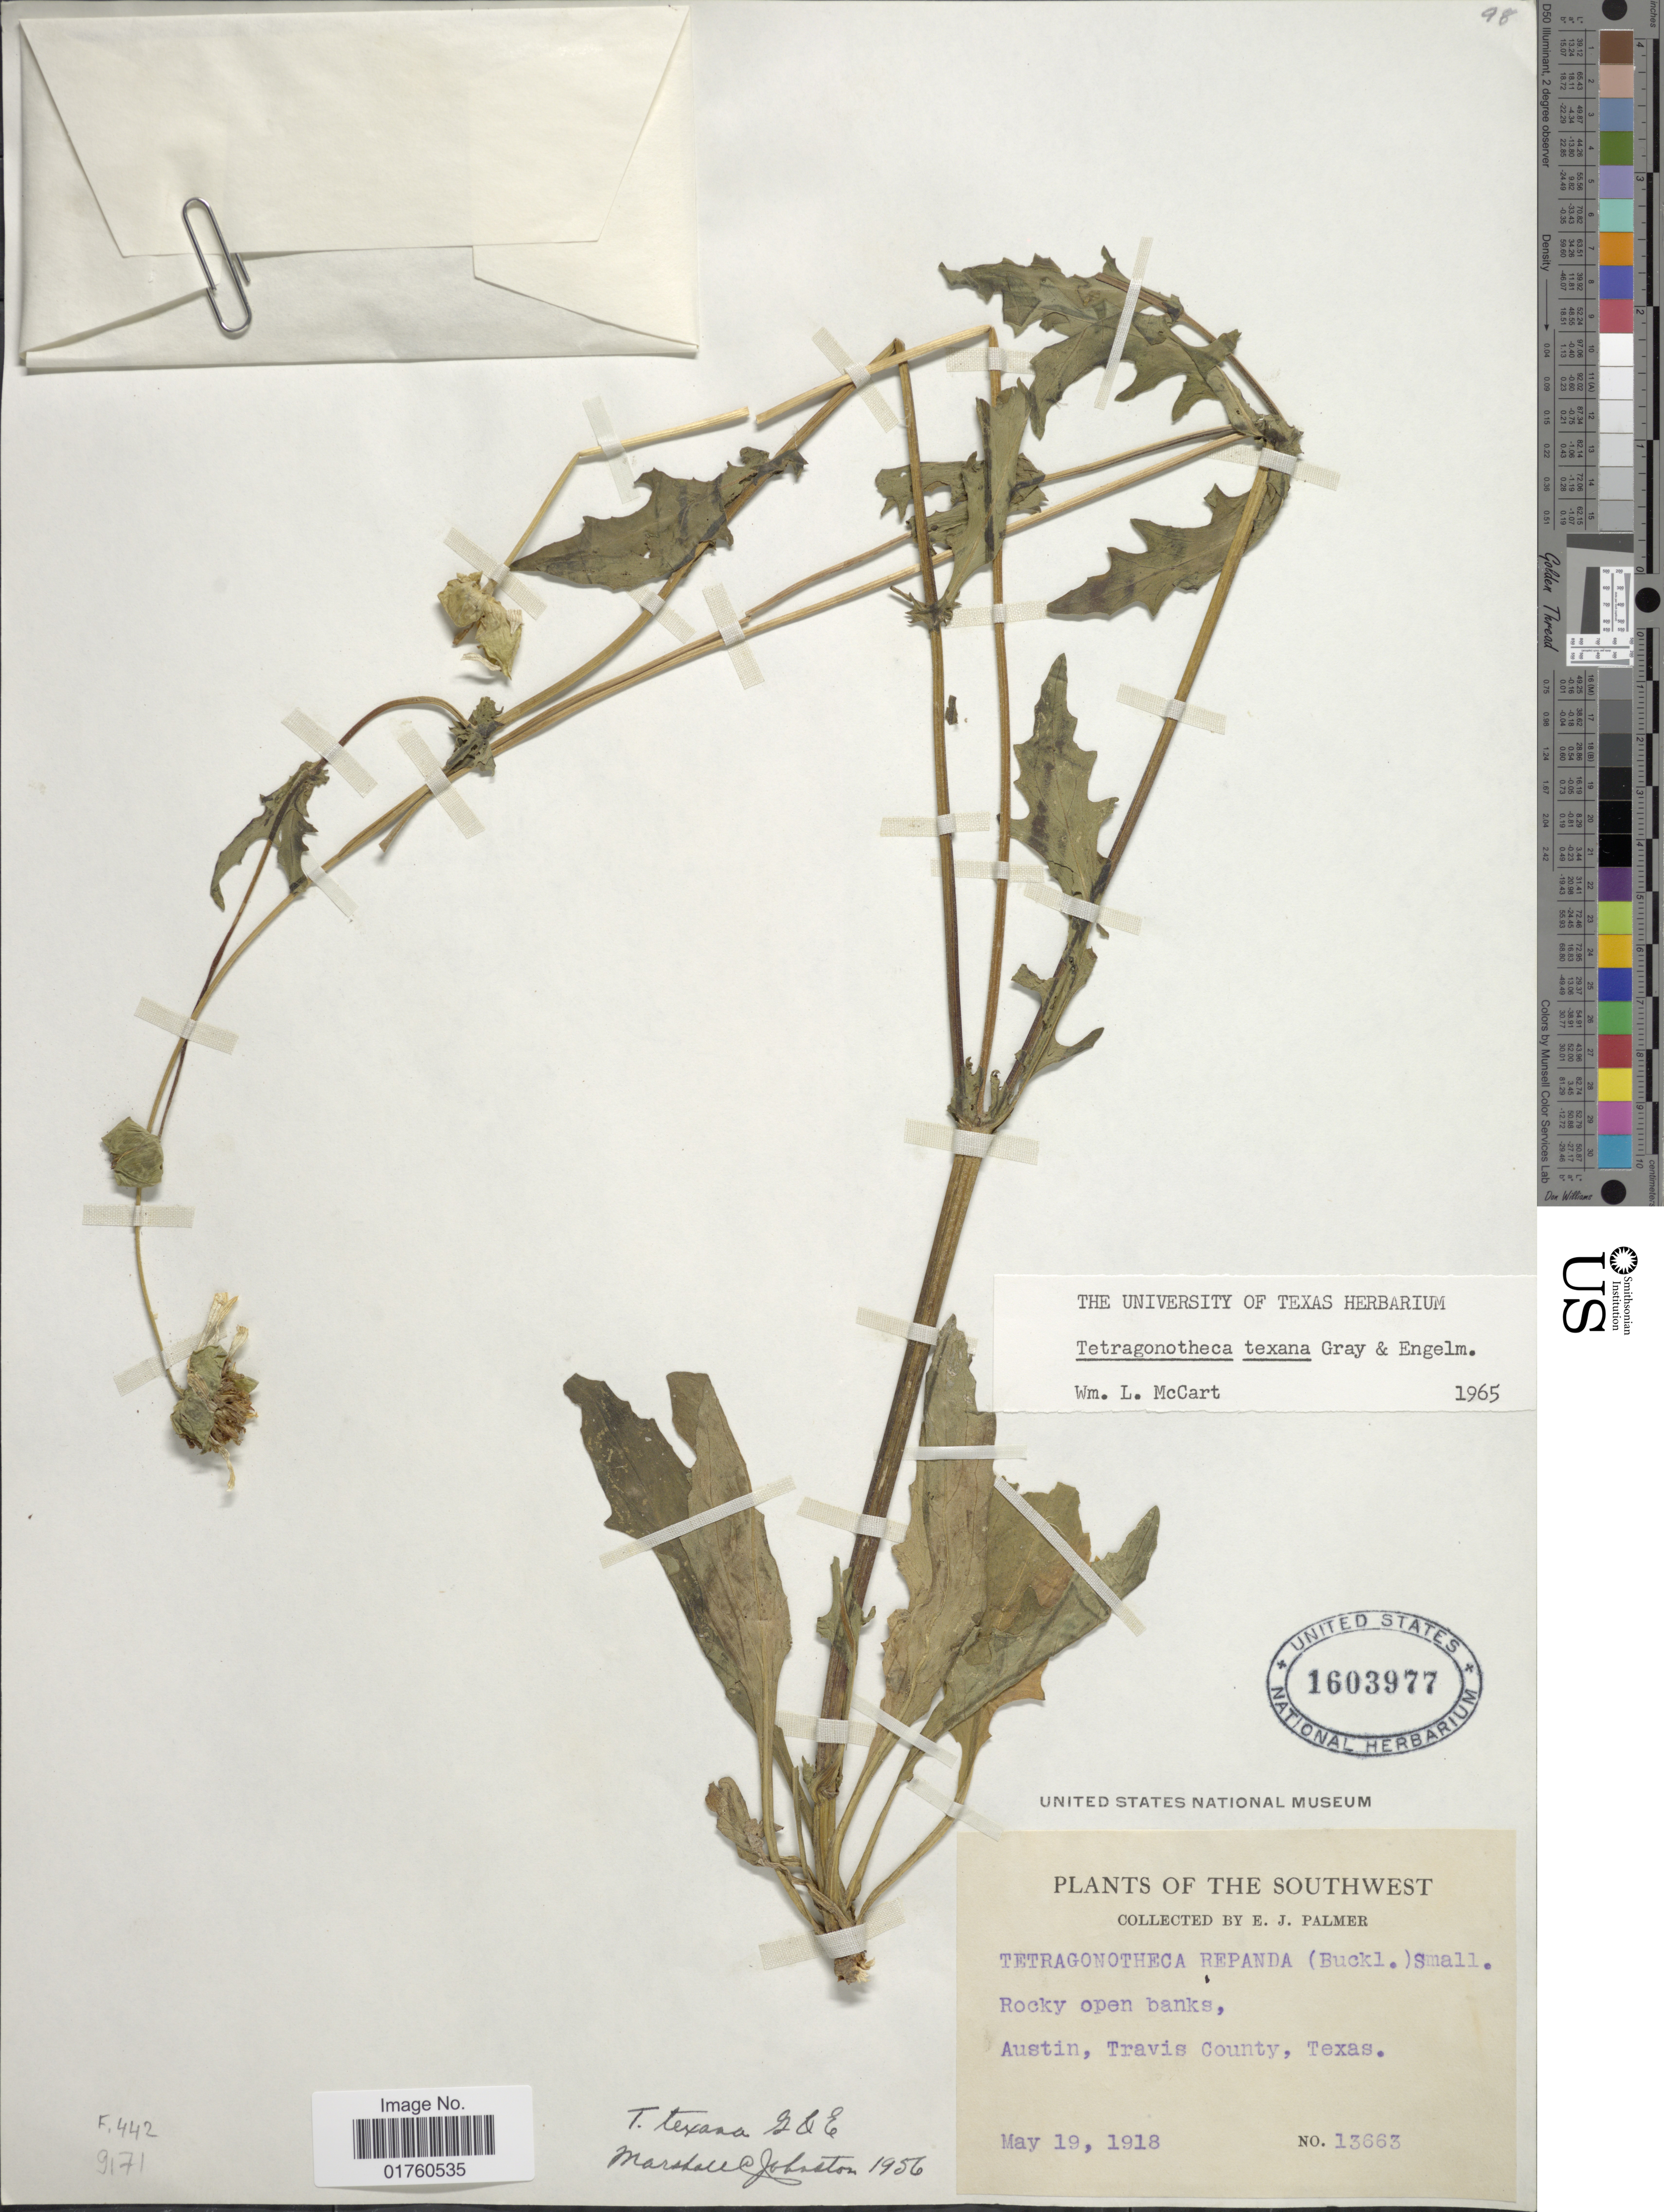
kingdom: Plantae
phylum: Tracheophyta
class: Magnoliopsida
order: Asterales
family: Asteraceae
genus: Tetragonotheca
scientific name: Tetragonotheca repanda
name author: (Buckley) Small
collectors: E. J. Palmer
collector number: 13663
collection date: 1918-05-19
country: United States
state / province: Texas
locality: Austin, Travis County, Southwest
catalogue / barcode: US 1603977